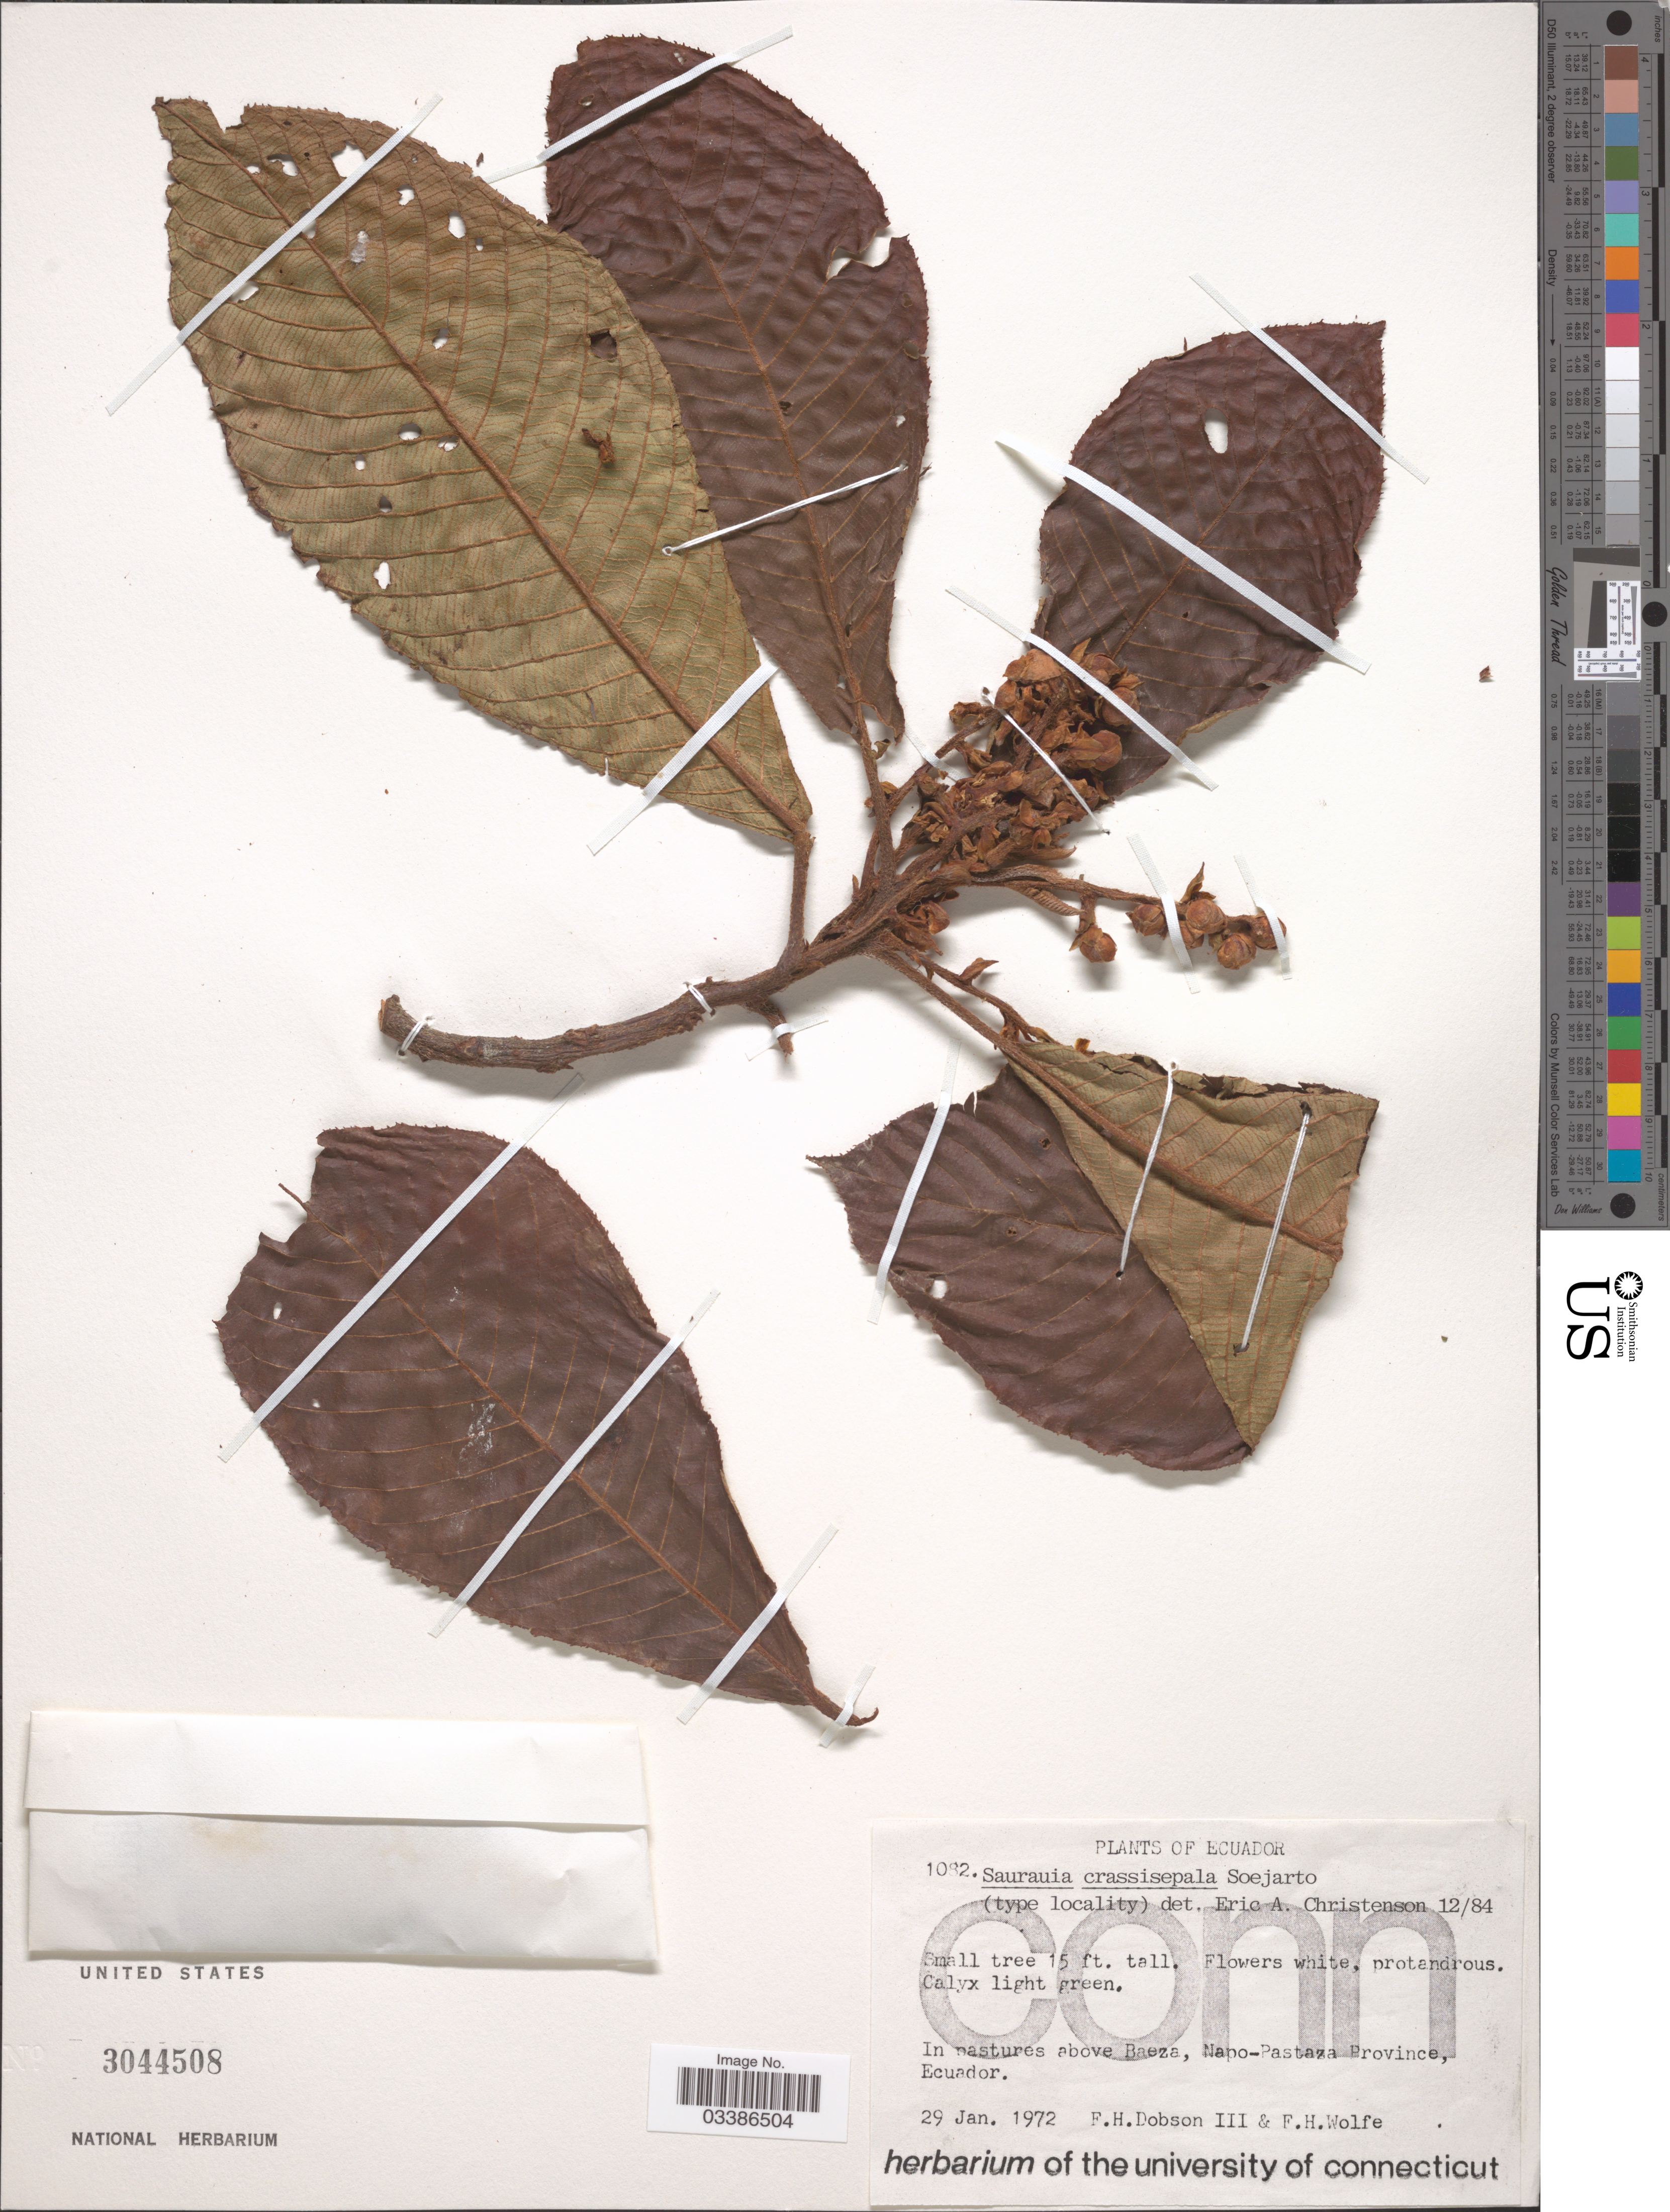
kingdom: Plantae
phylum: Tracheophyta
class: Magnoliopsida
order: Ericales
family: Actinidiaceae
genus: Saurauia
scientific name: Saurauia crassisepala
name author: Soejarto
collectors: F. Dobson III & F. Wolfe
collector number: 1082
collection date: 1972-01-29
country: Ecuador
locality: In pastures above Baeza, Napo-Pastaza.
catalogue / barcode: US 3044508